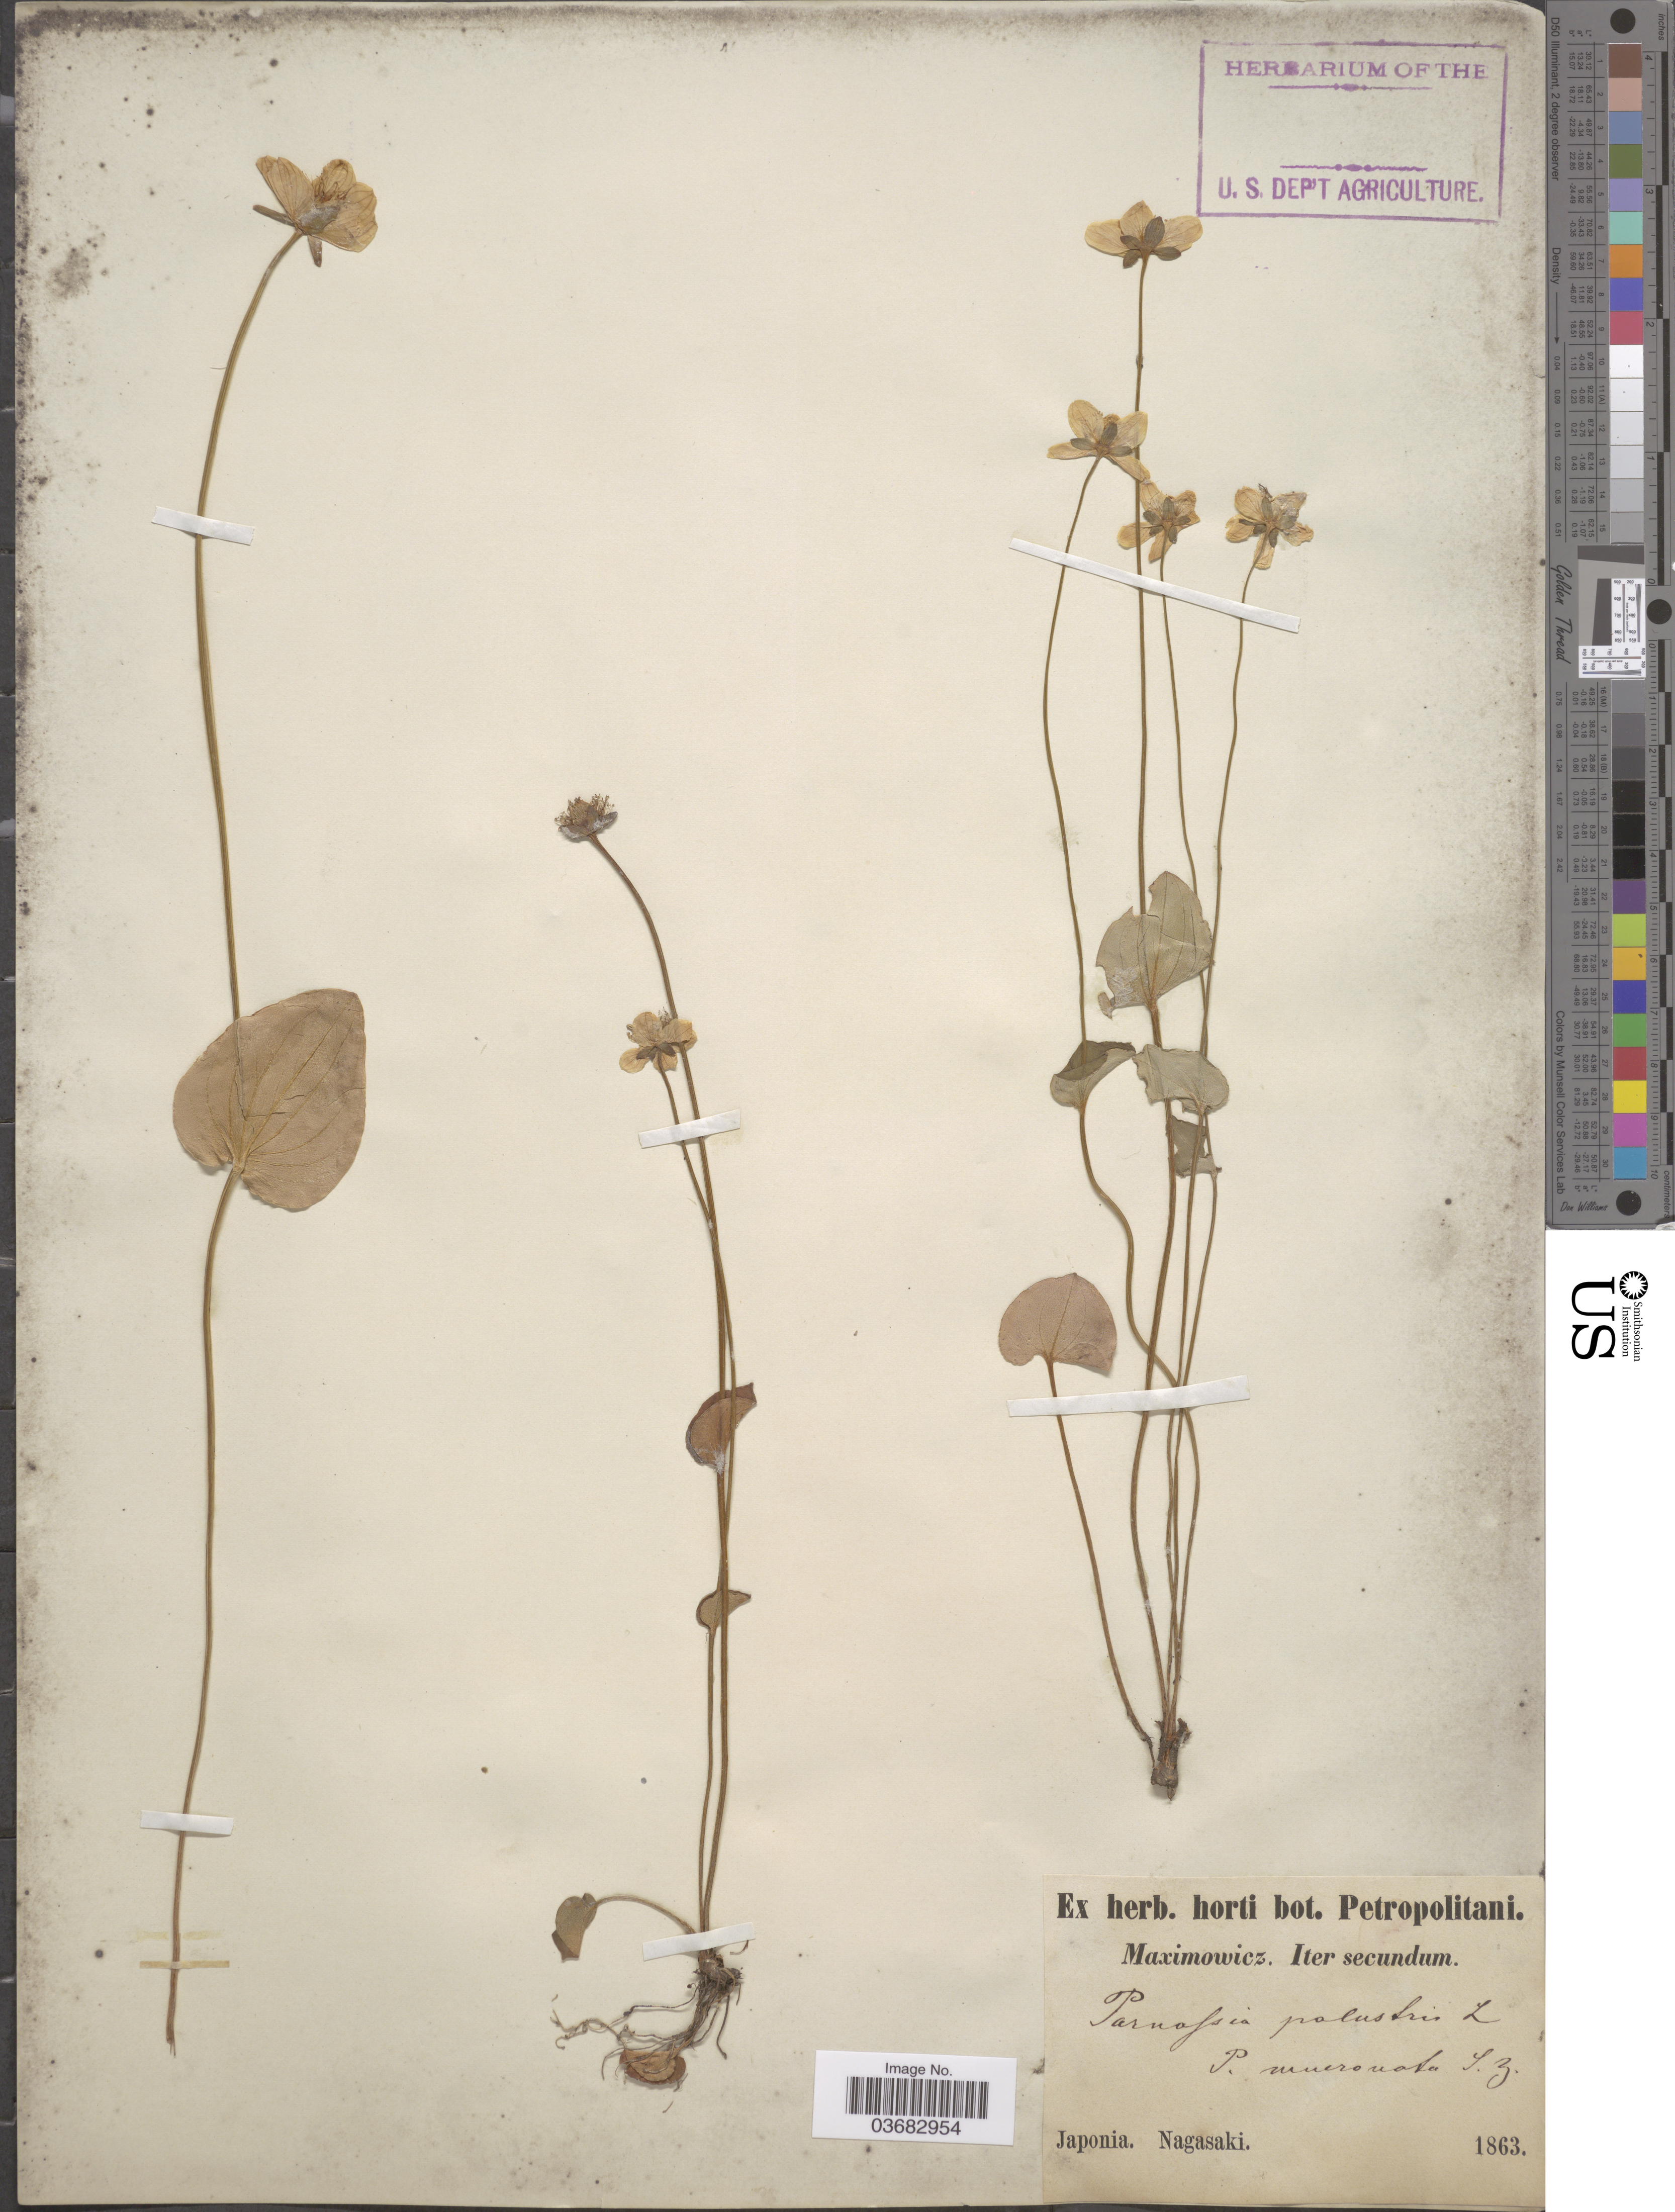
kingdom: Plantae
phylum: Tracheophyta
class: Magnoliopsida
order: Celastrales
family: Parnassiaceae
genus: Parnassia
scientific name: Parnassia palustris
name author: L.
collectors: Maximowicz, --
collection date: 1863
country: Japan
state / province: Nagasaki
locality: Iter secundum.